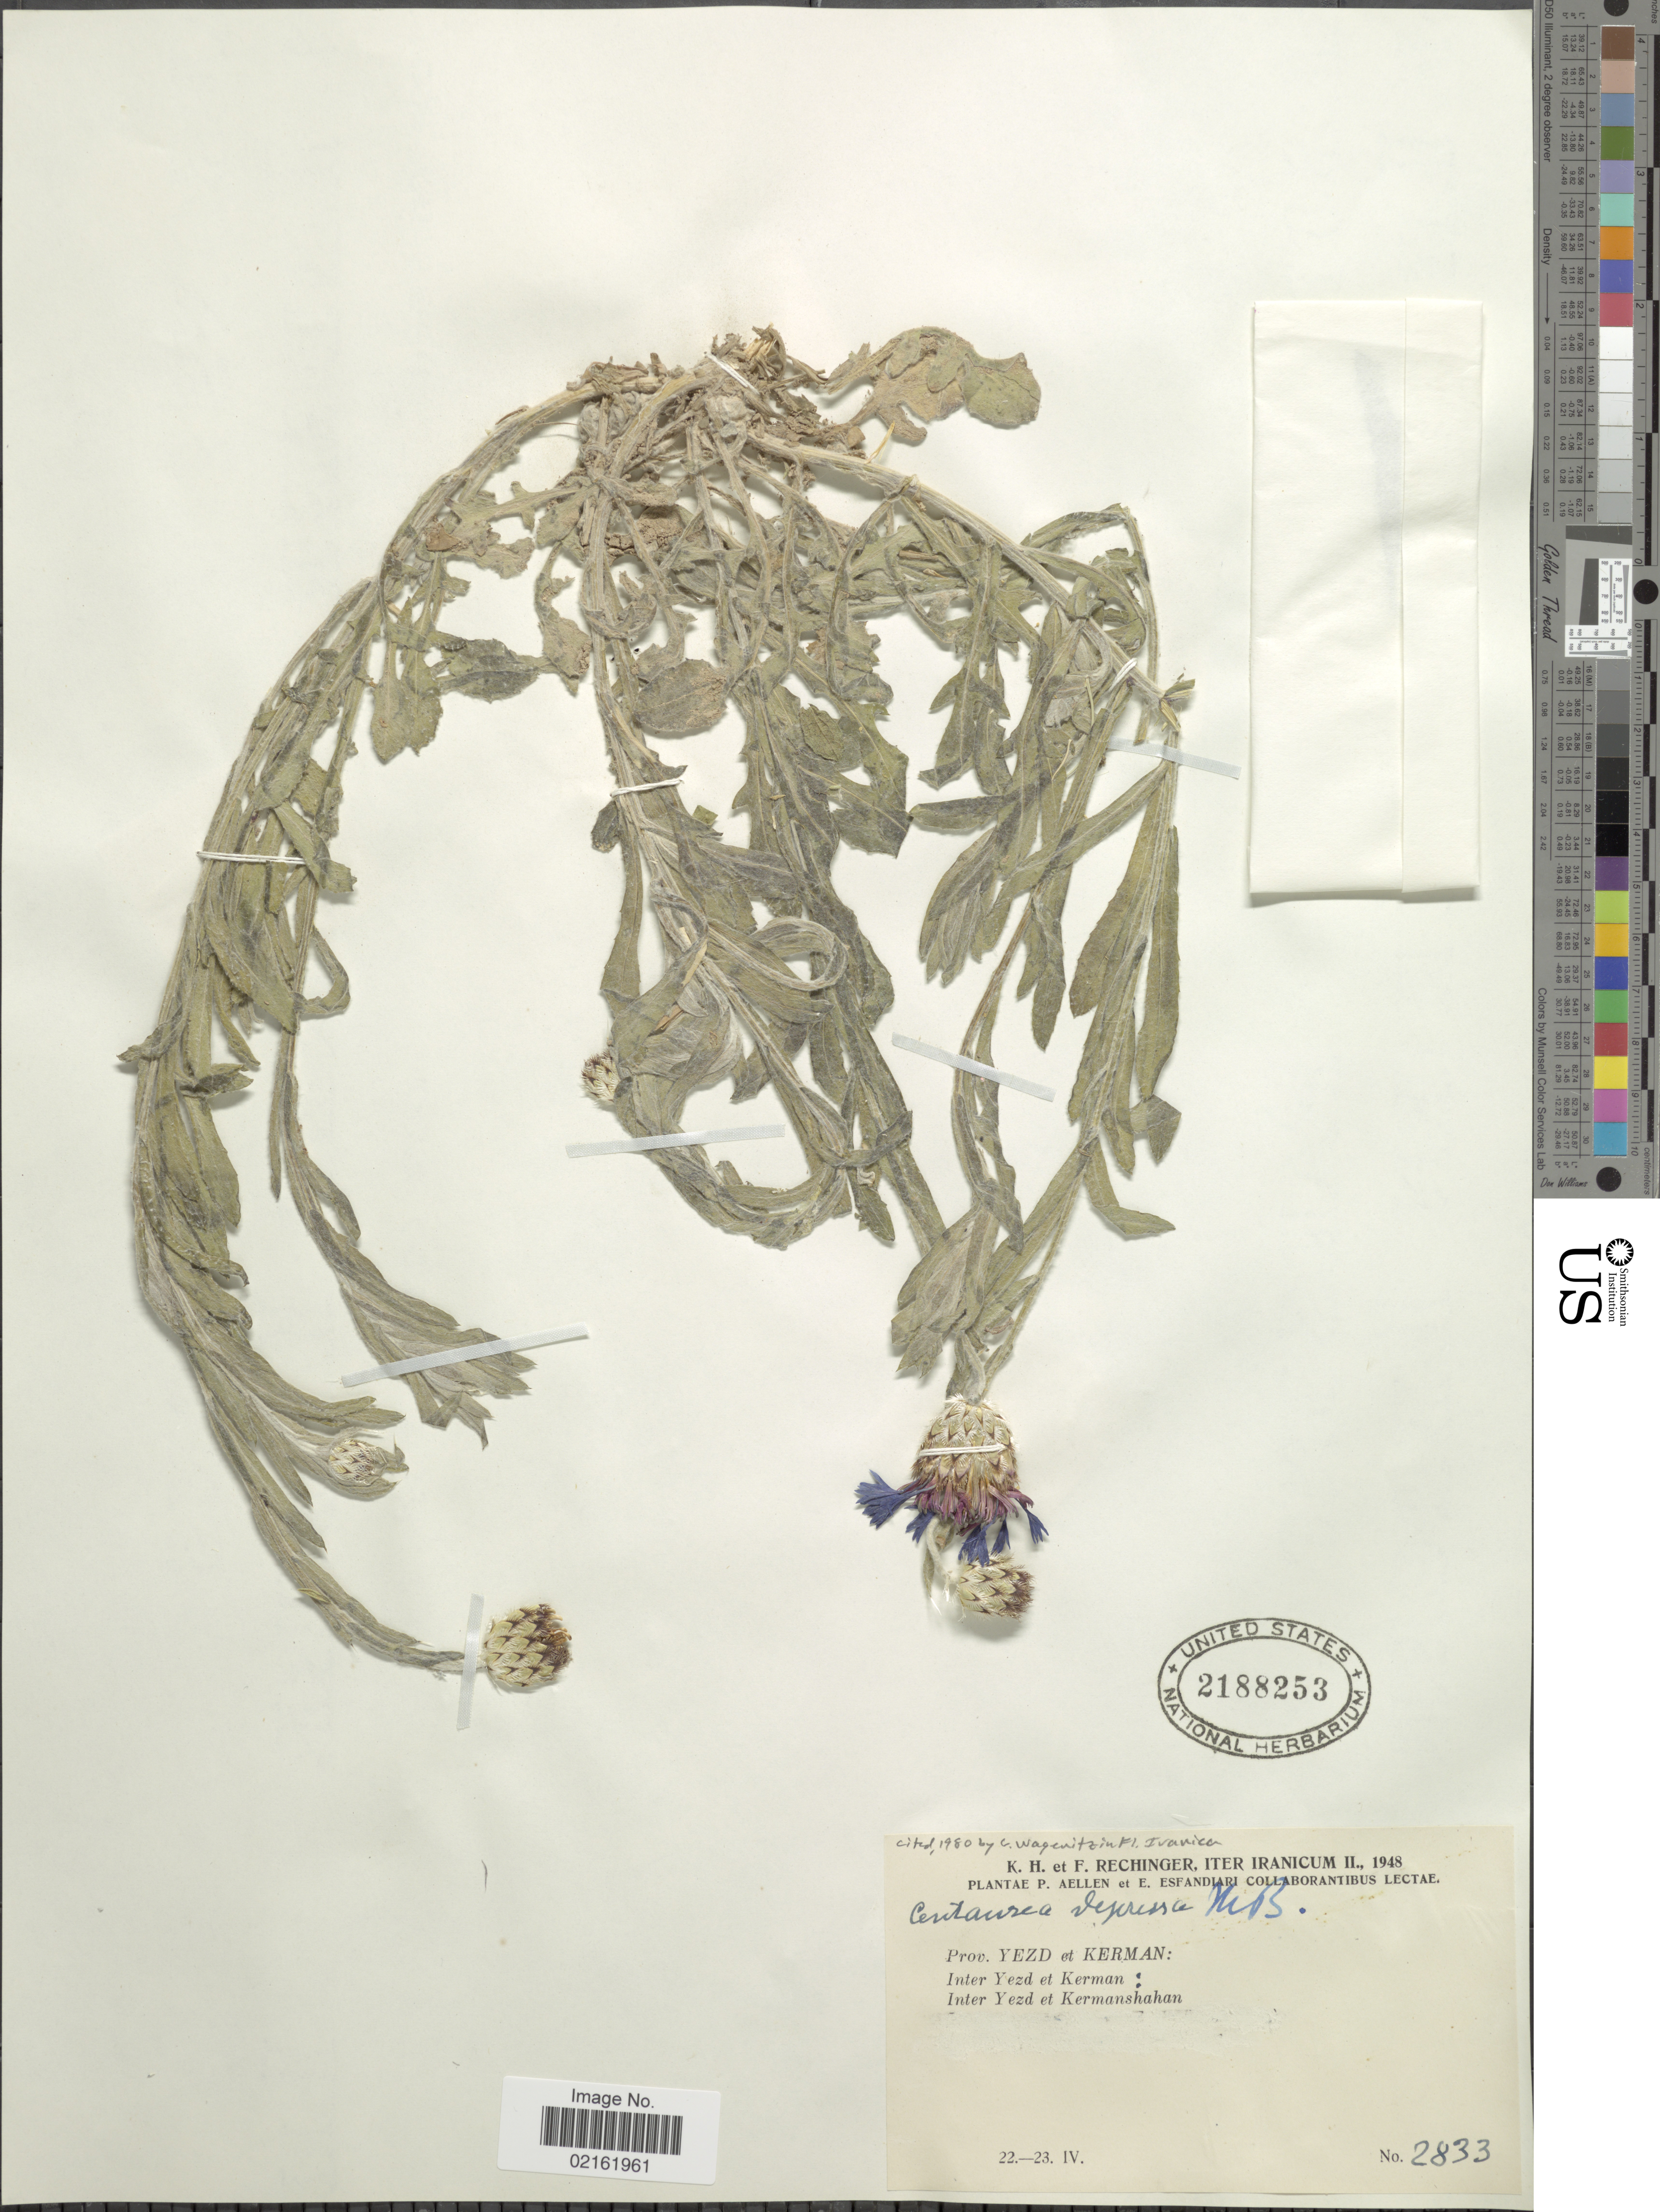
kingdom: Plantae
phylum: Tracheophyta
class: Magnoliopsida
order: Asterales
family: Asteraceae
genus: Centaurea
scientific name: Centaurea depressa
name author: M. Bieb.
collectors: K. H. Rechinger & F. Rechinger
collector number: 2833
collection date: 1948-04-22/1949-04-23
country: Iran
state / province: Kerman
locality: Prov. Yezd et Kerman: Inter Yezd et Kerman, Inter Yezd et Kermanshahan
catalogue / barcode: US 2188253